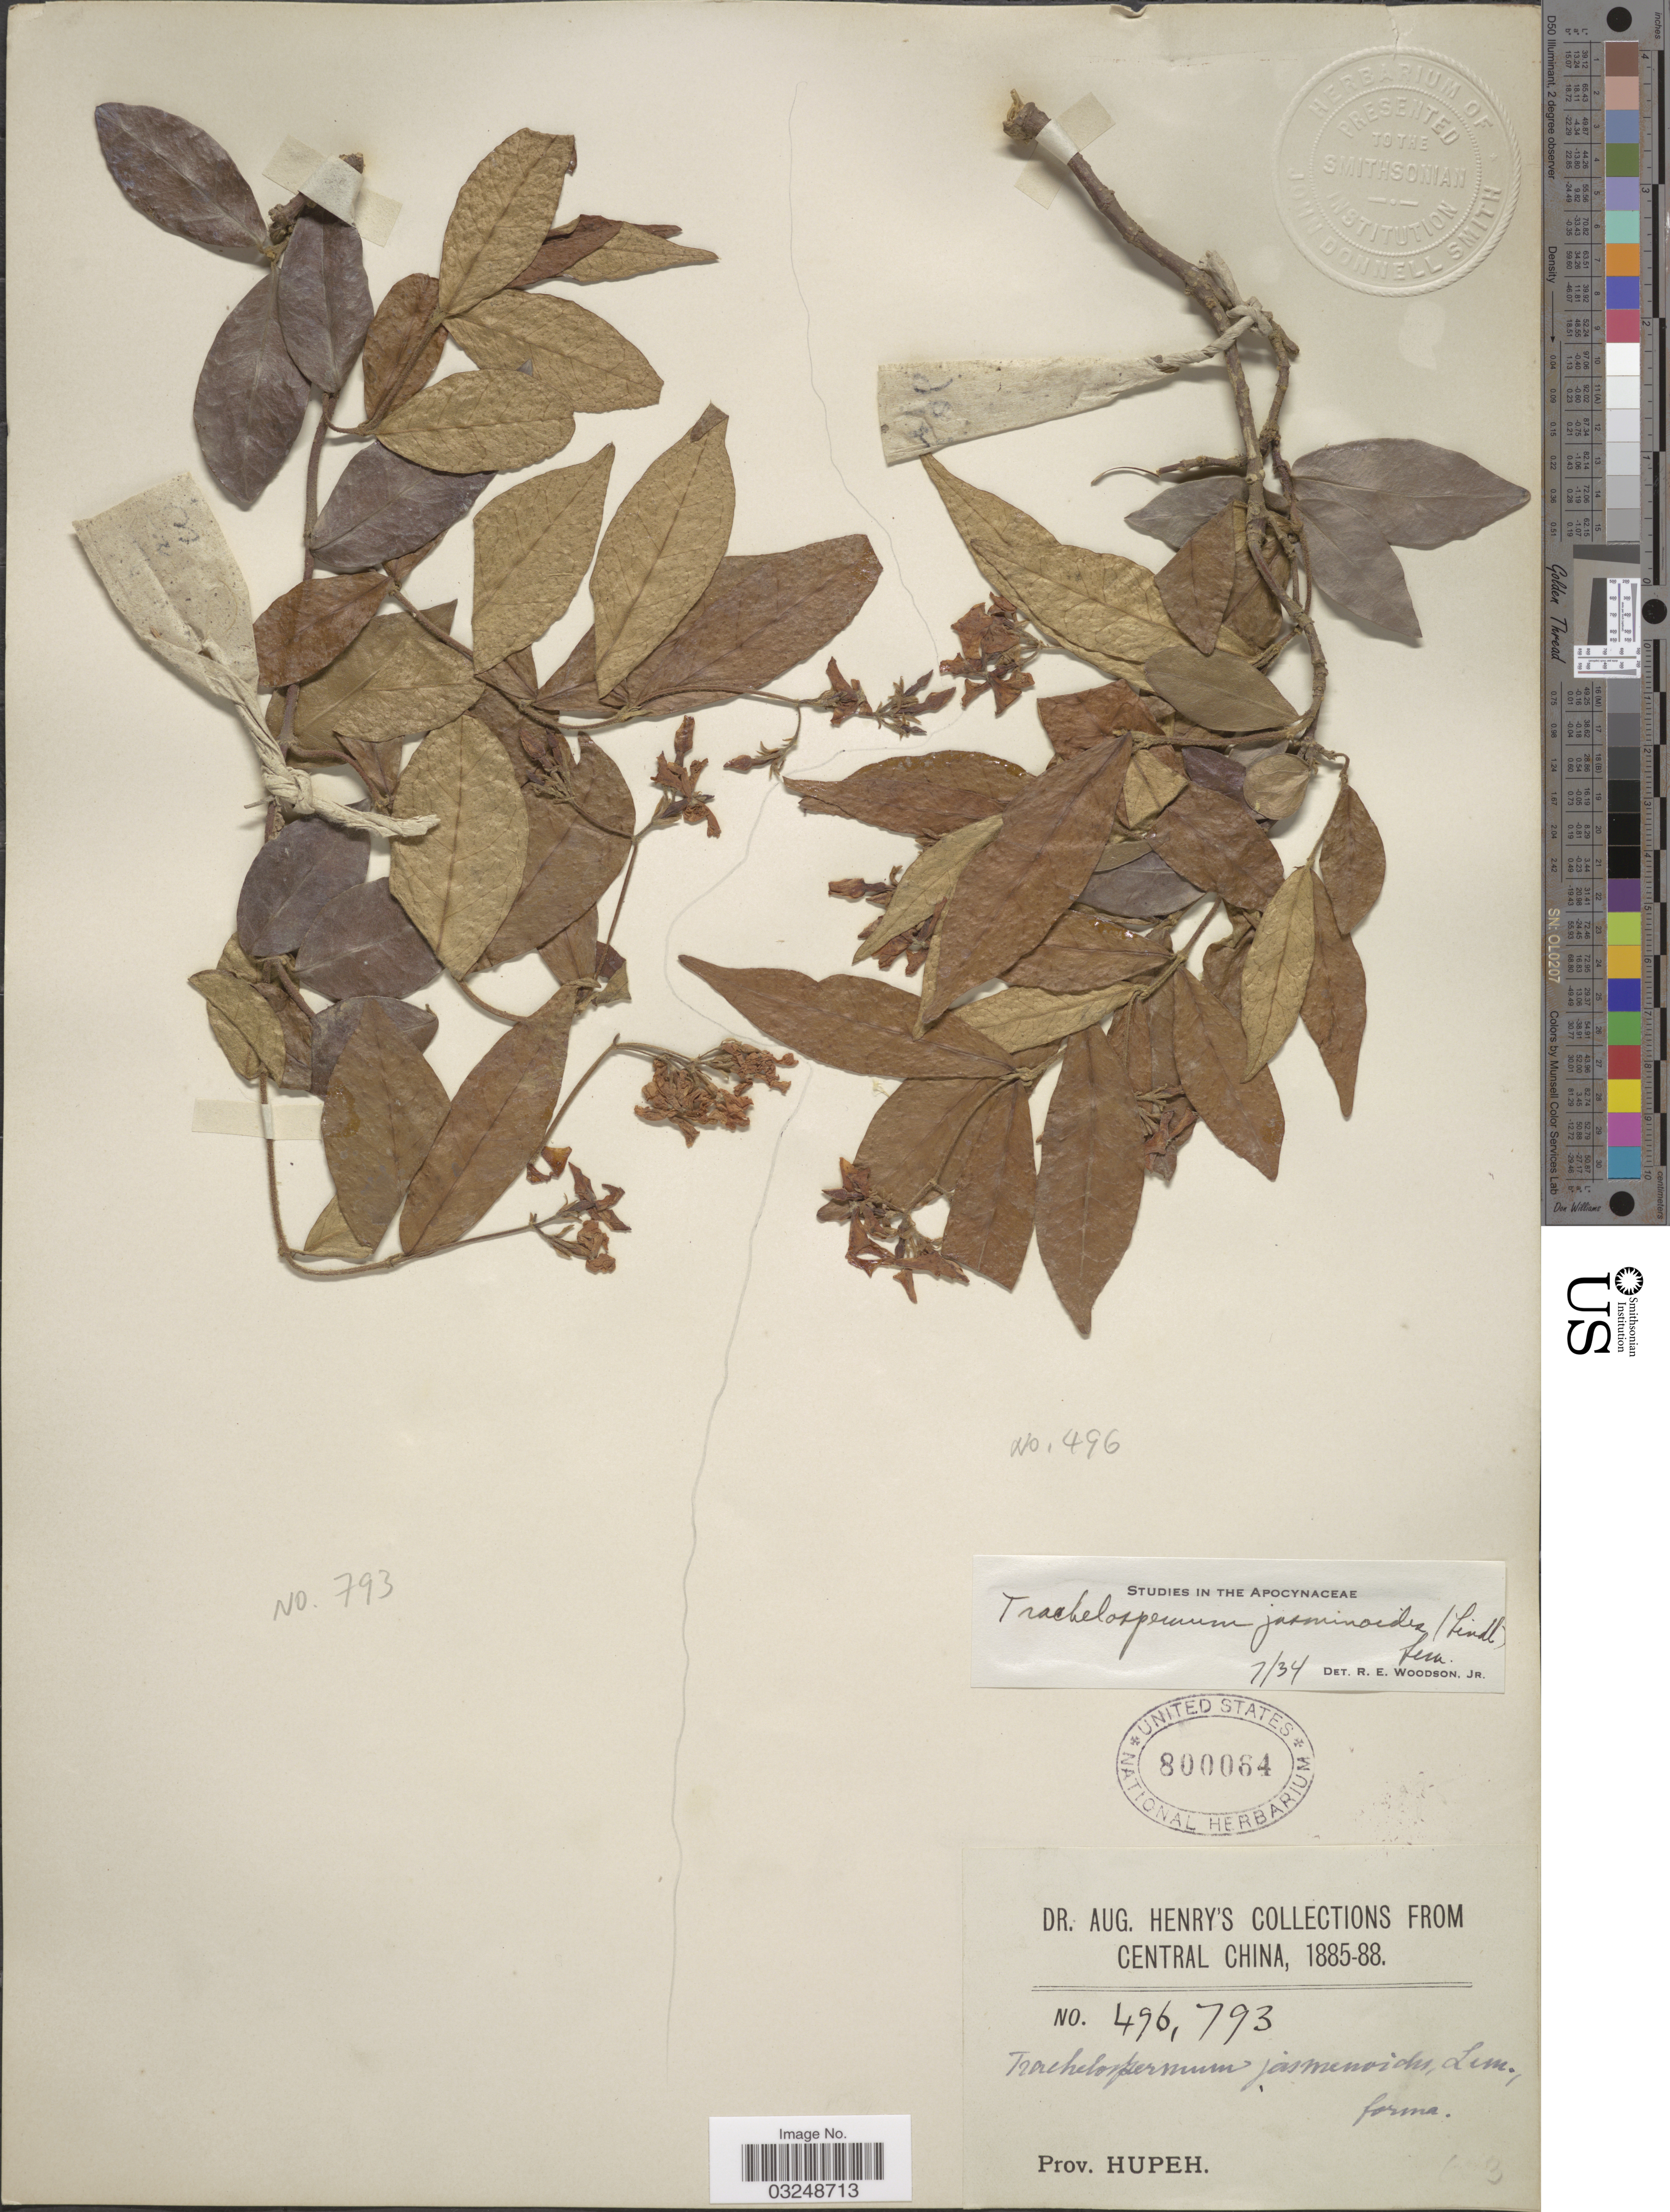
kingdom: Plantae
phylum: Tracheophyta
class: Magnoliopsida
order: Gentianales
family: Apocynaceae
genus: Trachelospermum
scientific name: Trachelospermum jasminoides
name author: (Lindl.) Lem.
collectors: A. Henry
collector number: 496/793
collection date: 1885/1888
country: China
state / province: Hubei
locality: Central China, Prov. Hupeh.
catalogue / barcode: US 800064